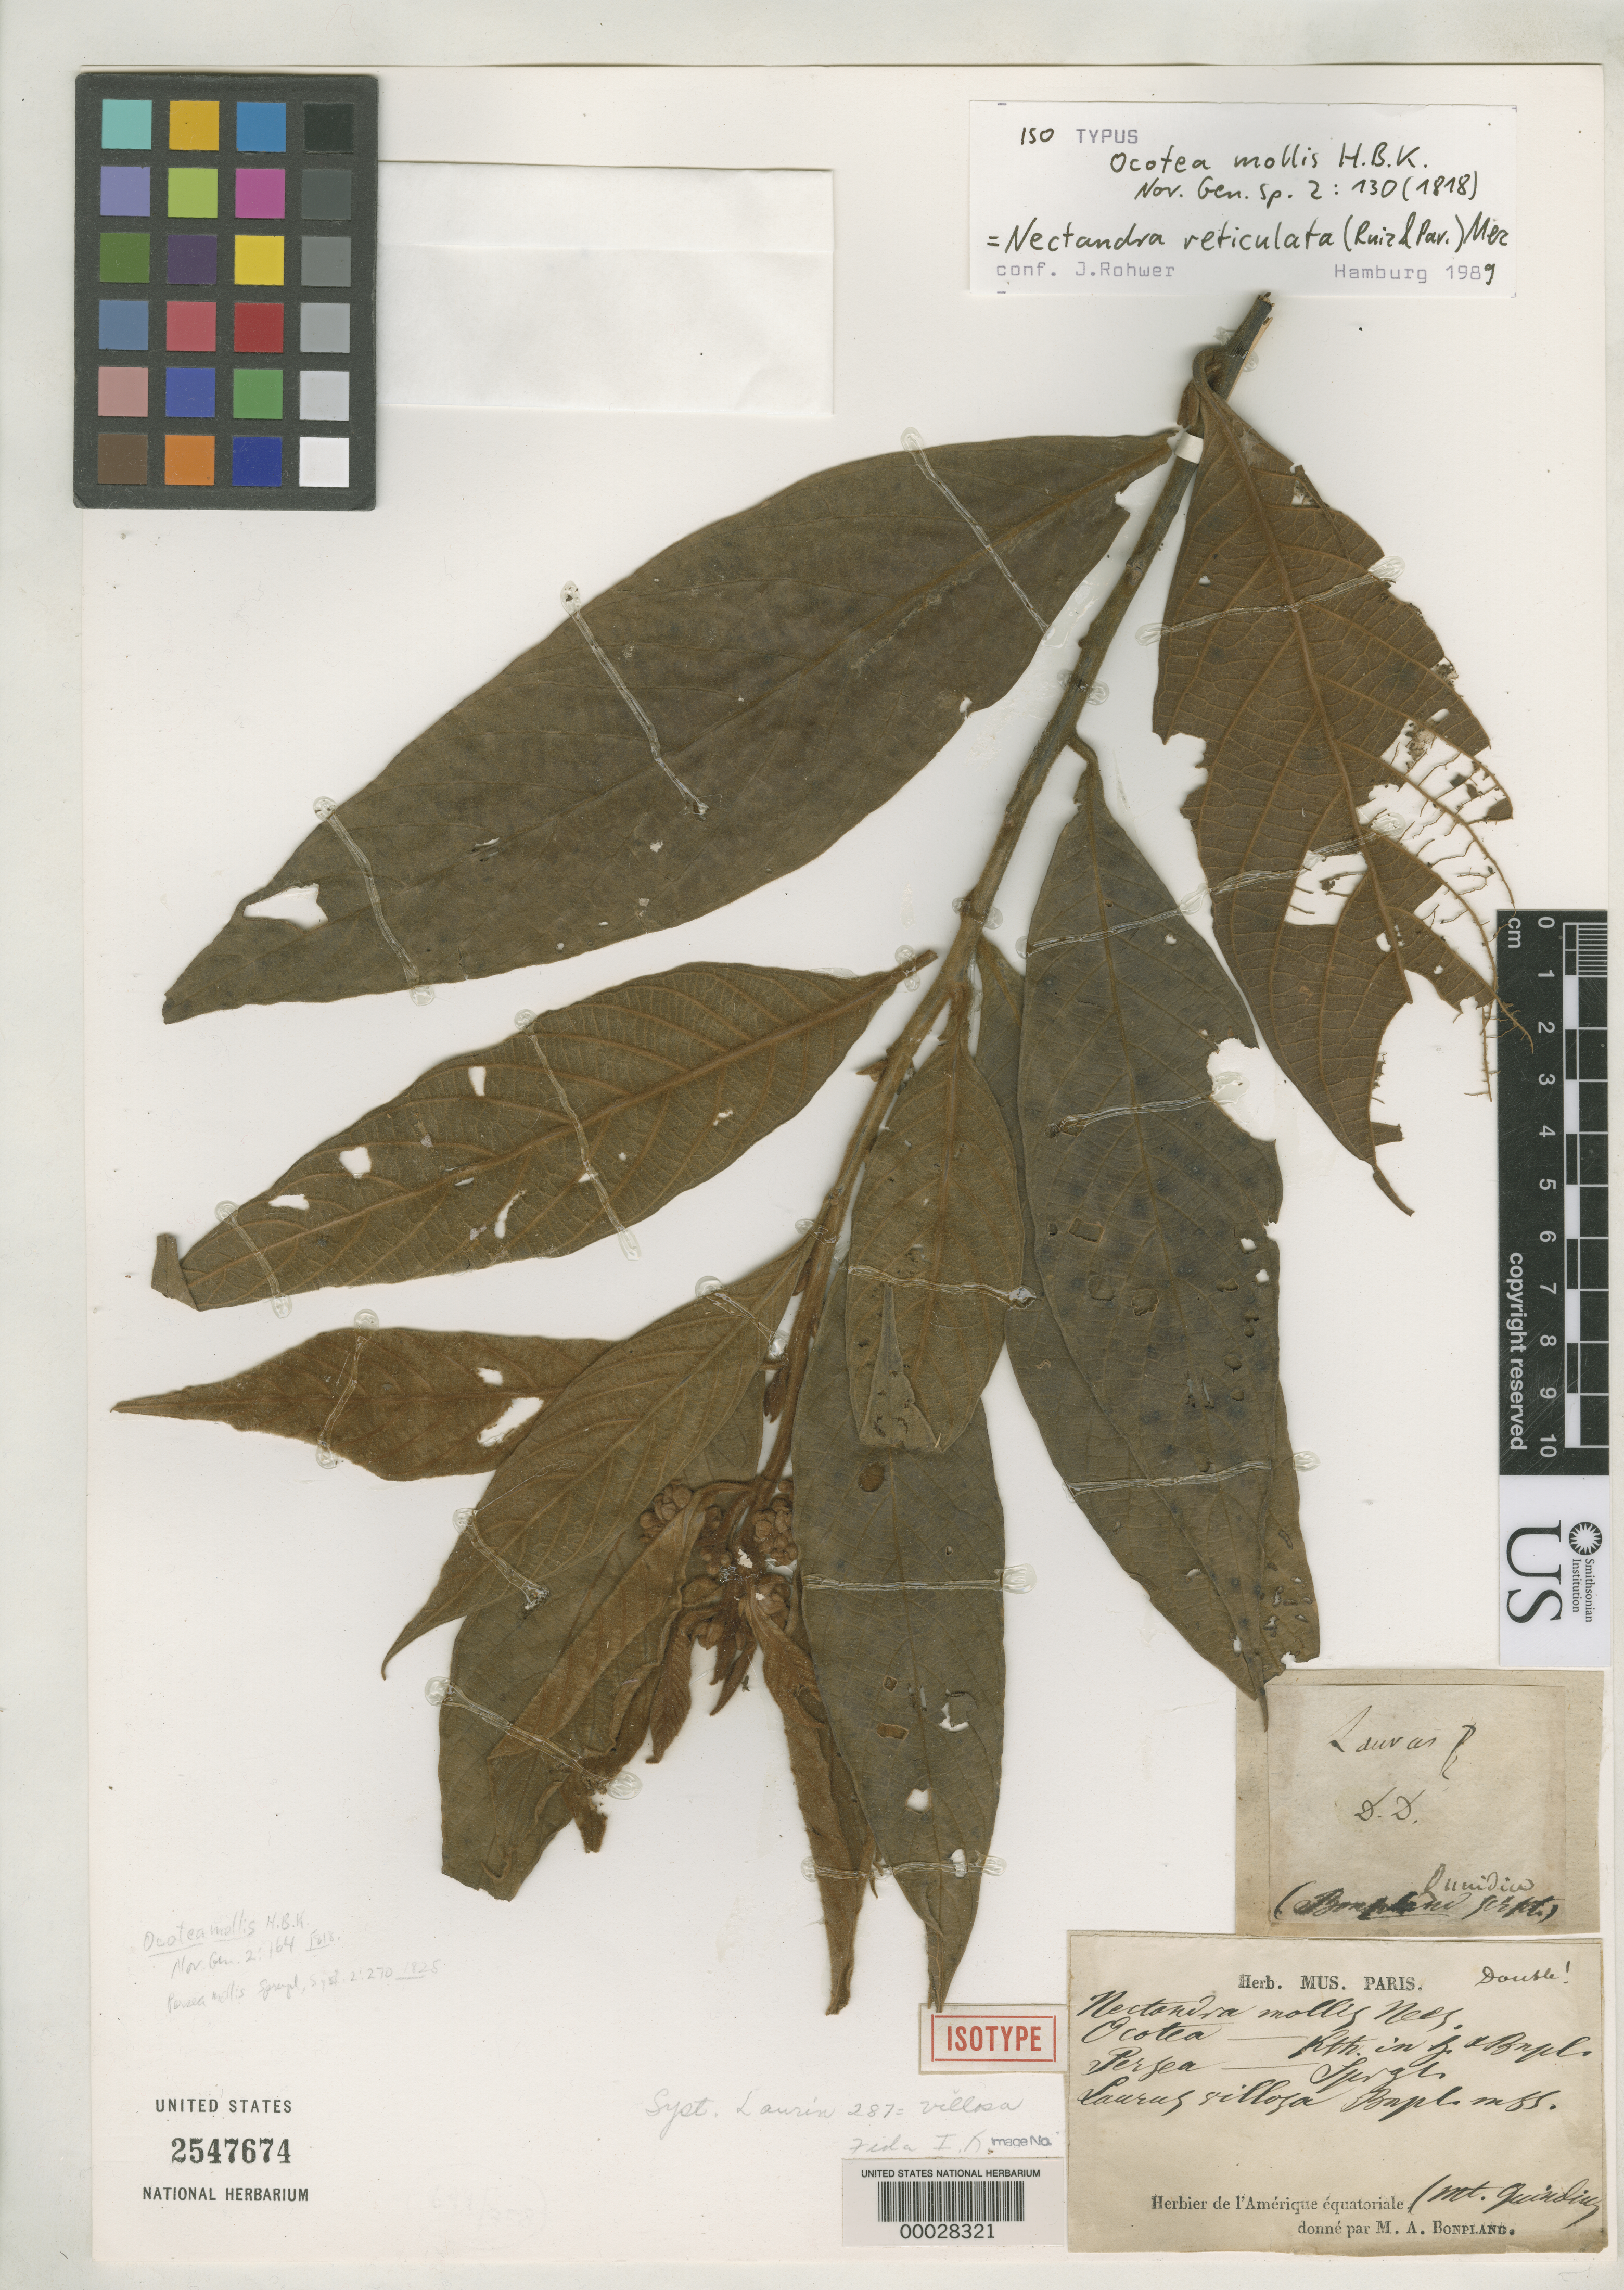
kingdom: Plantae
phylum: Tracheophyta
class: Magnoliopsida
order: Laurales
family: Lauraceae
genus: Ocotea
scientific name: Ocotea mollis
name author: Kunth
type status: Isotype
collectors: A. J. A. Bonpland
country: Colombia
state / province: Quindío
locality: Mt. Quindo.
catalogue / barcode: US 2547674